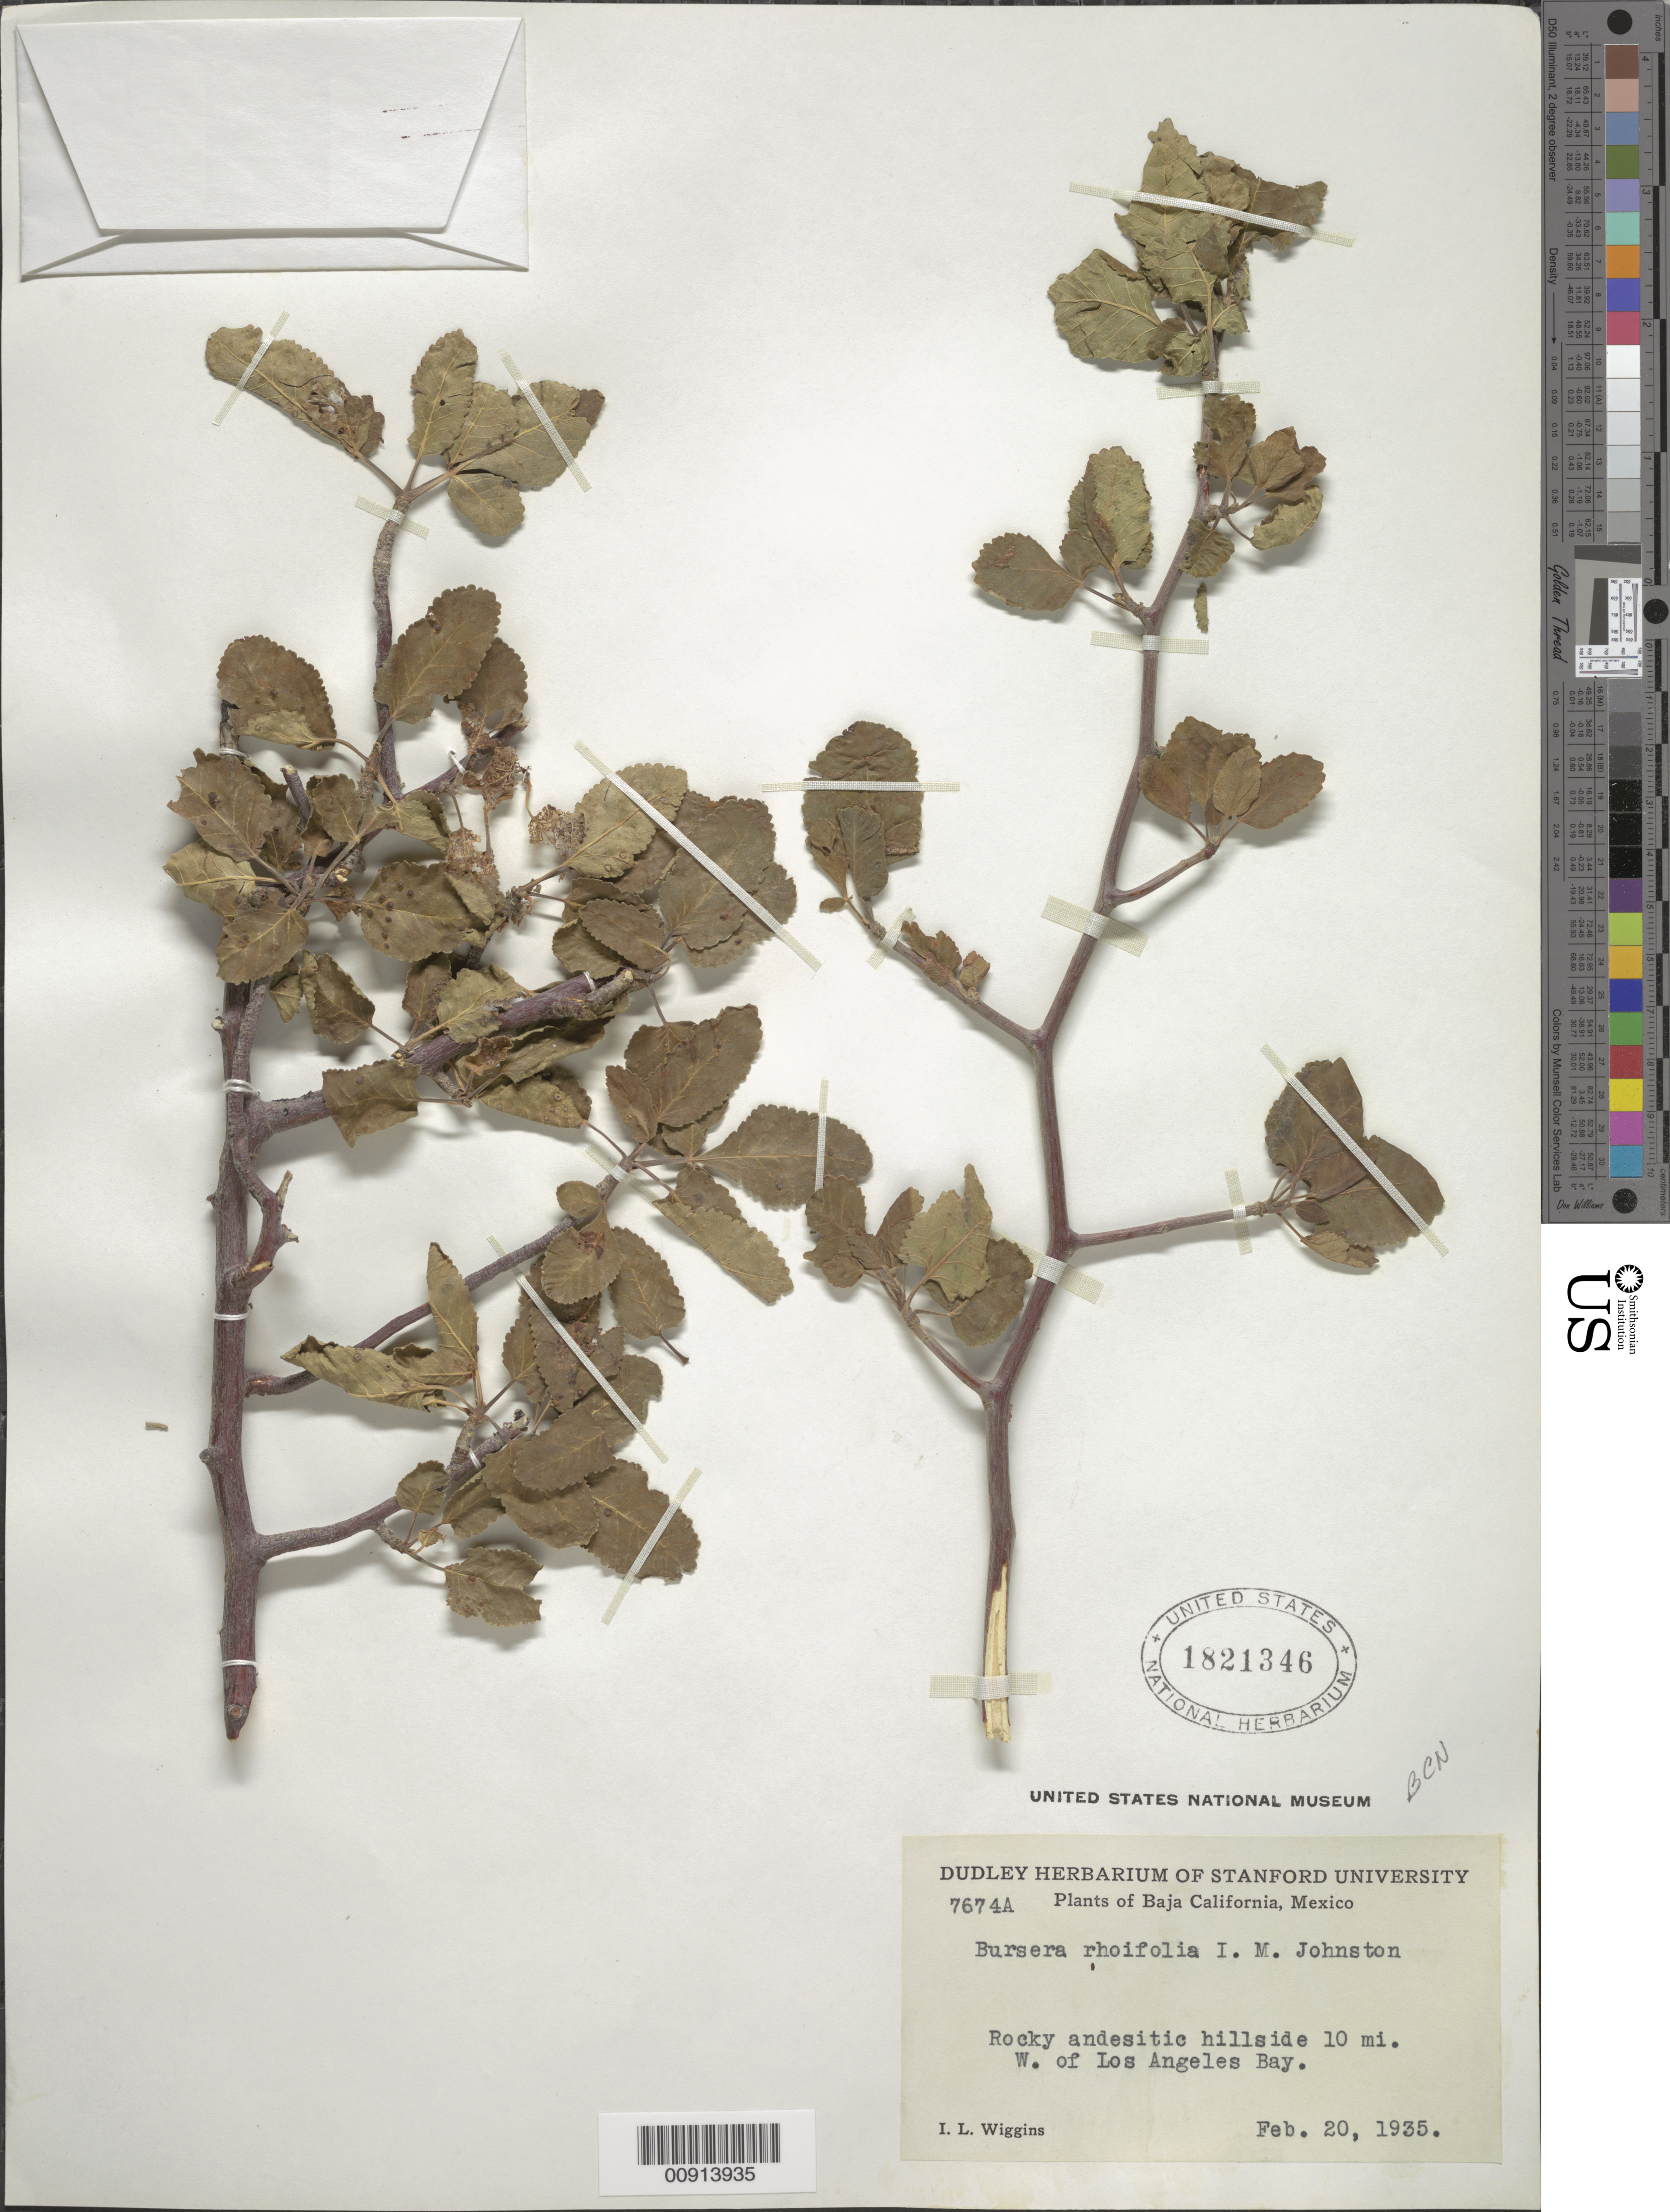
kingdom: Plantae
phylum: Tracheophyta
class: Magnoliopsida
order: Sapindales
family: Burseraceae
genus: Bursera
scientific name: Bursera rhoifolia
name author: I.M. Johnst.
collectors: I. L. Wiggins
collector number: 7674 A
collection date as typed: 20 Feb 1935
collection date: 1935-02-20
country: Mexico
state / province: Baja California Norte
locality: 10 mi. W of Los Angeles Bay, Baja California.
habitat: Rocky andesitic hillside.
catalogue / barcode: US 1821346